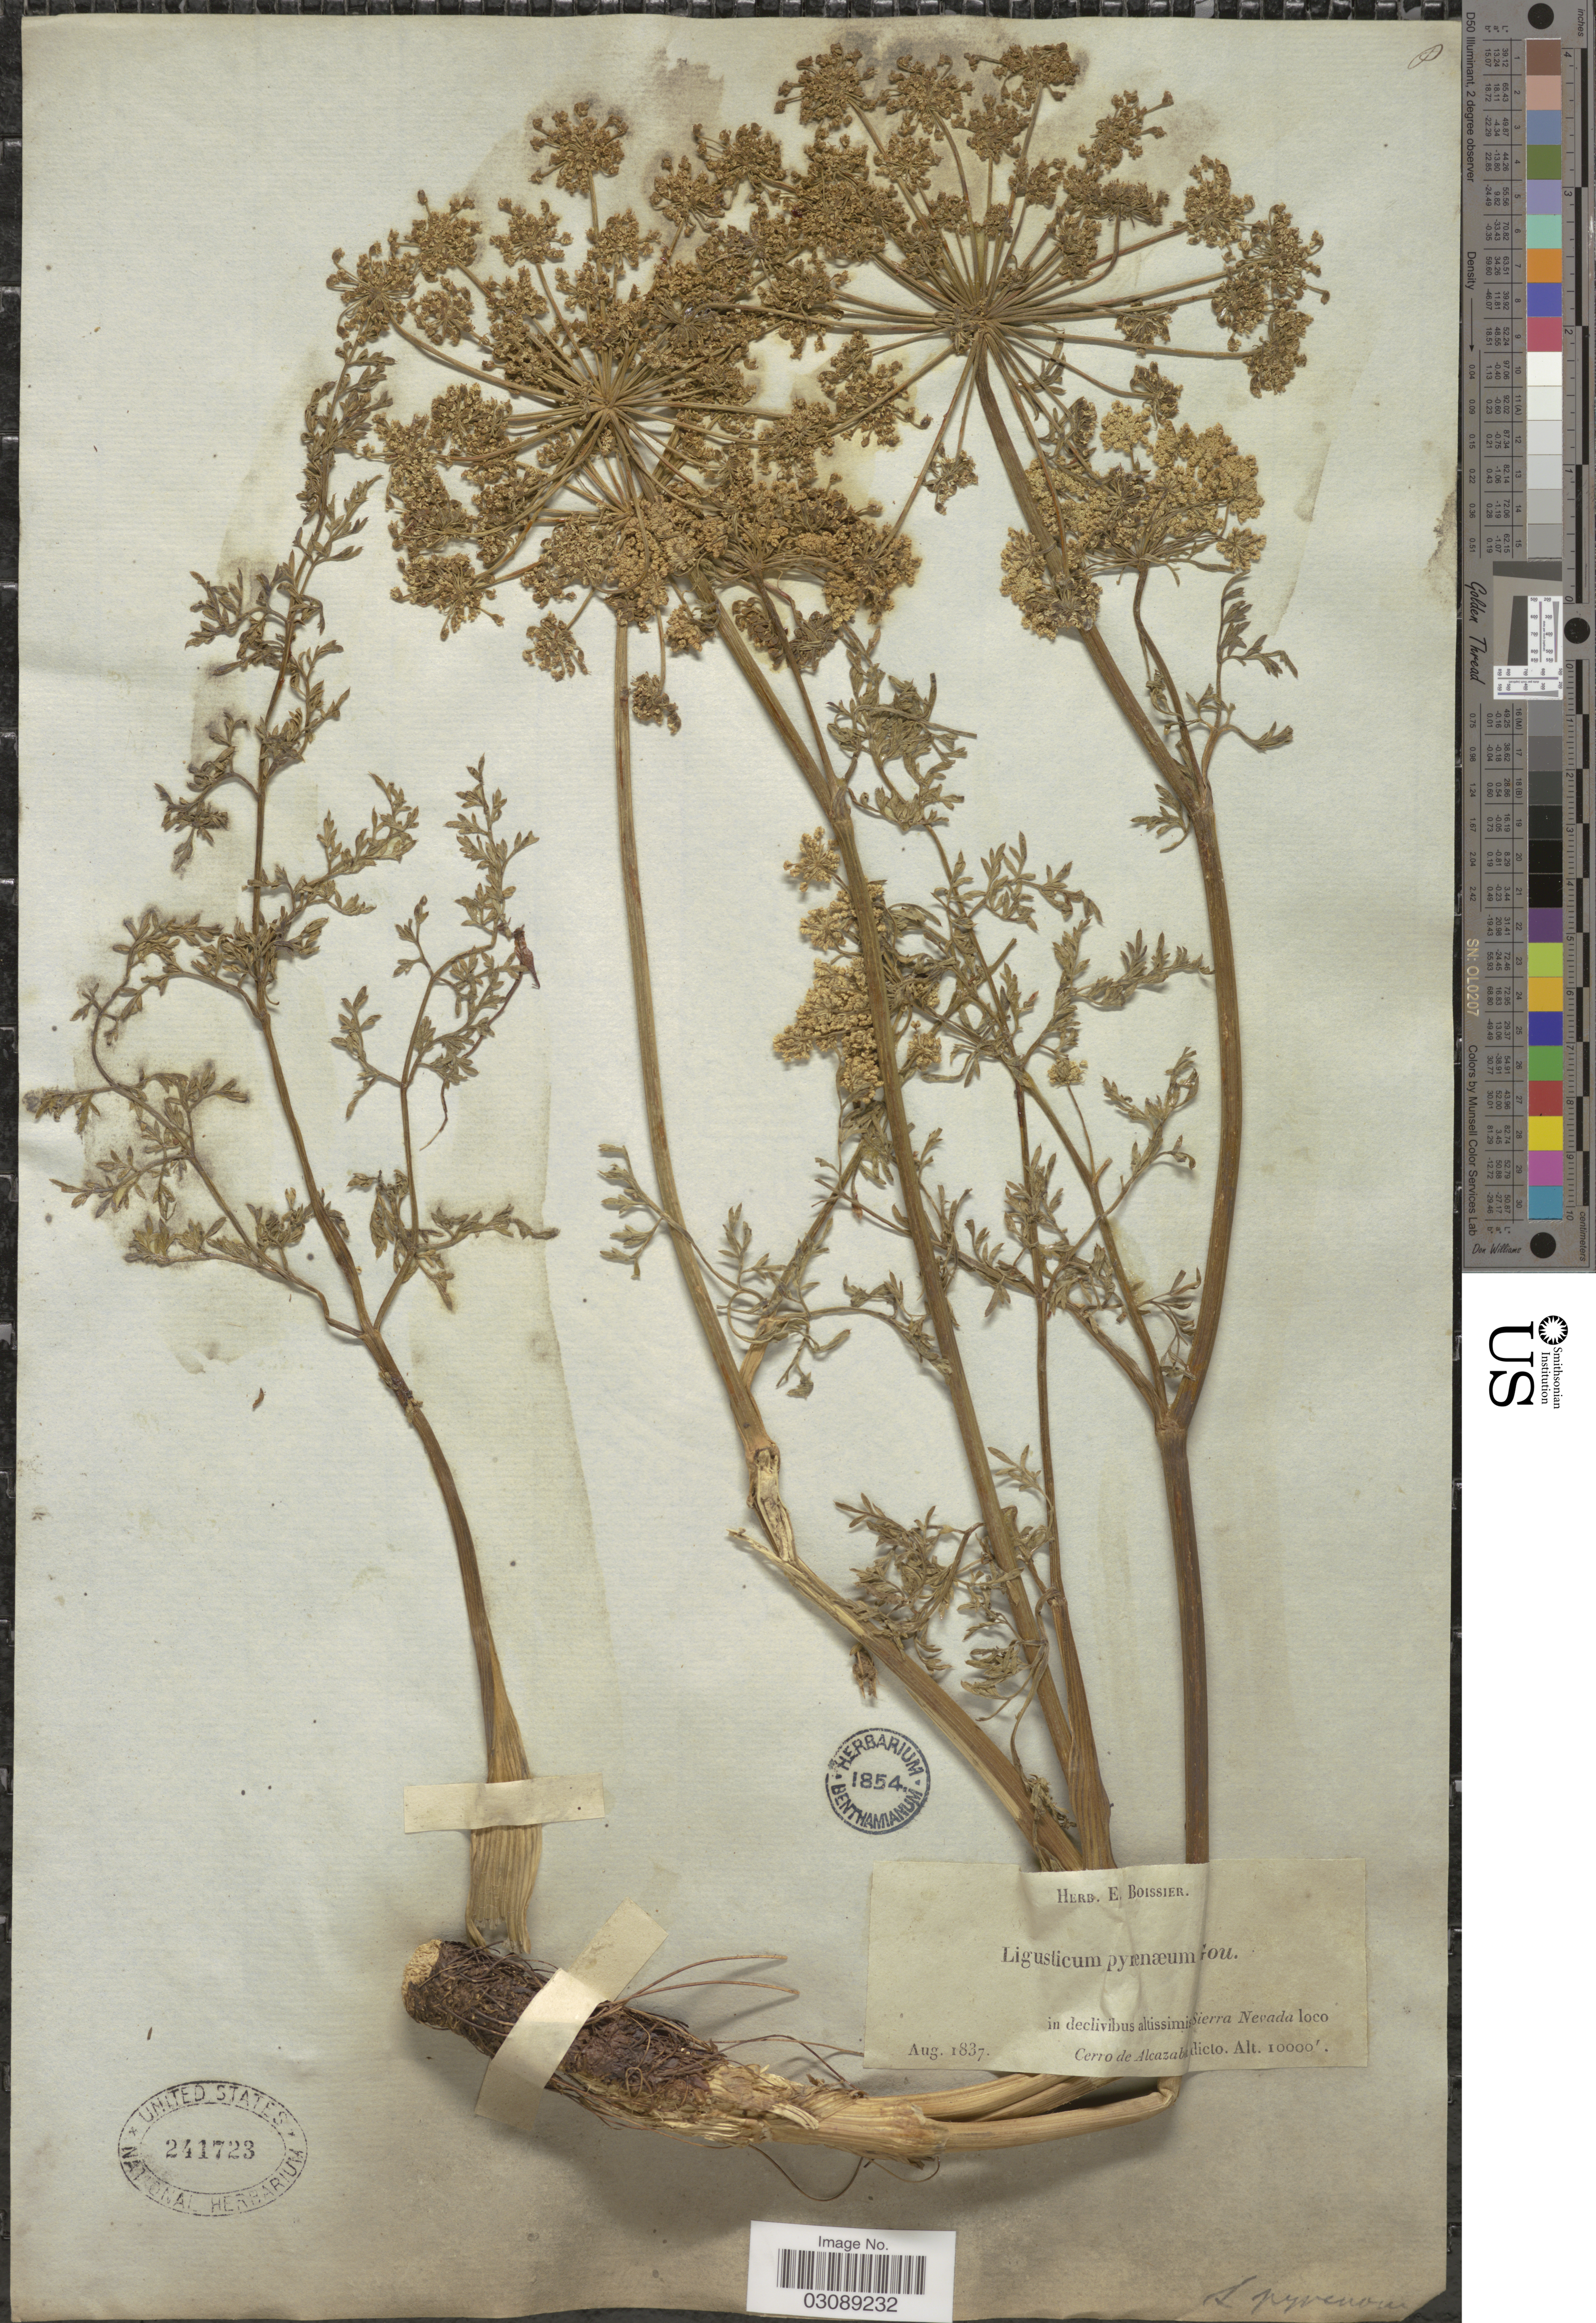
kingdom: Plantae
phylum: Tracheophyta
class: Magnoliopsida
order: Apiales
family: Apiaceae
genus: Ligusticum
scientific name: Ligusticum pyrenaicum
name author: Gouan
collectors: ex herb. E. Boissier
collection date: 1837-08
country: Spain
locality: In declivibus altissimis [illegible text] Sierra Nevada loco, Cerro de Alcazab [illegible text]dicto.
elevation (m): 3048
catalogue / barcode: US 241723